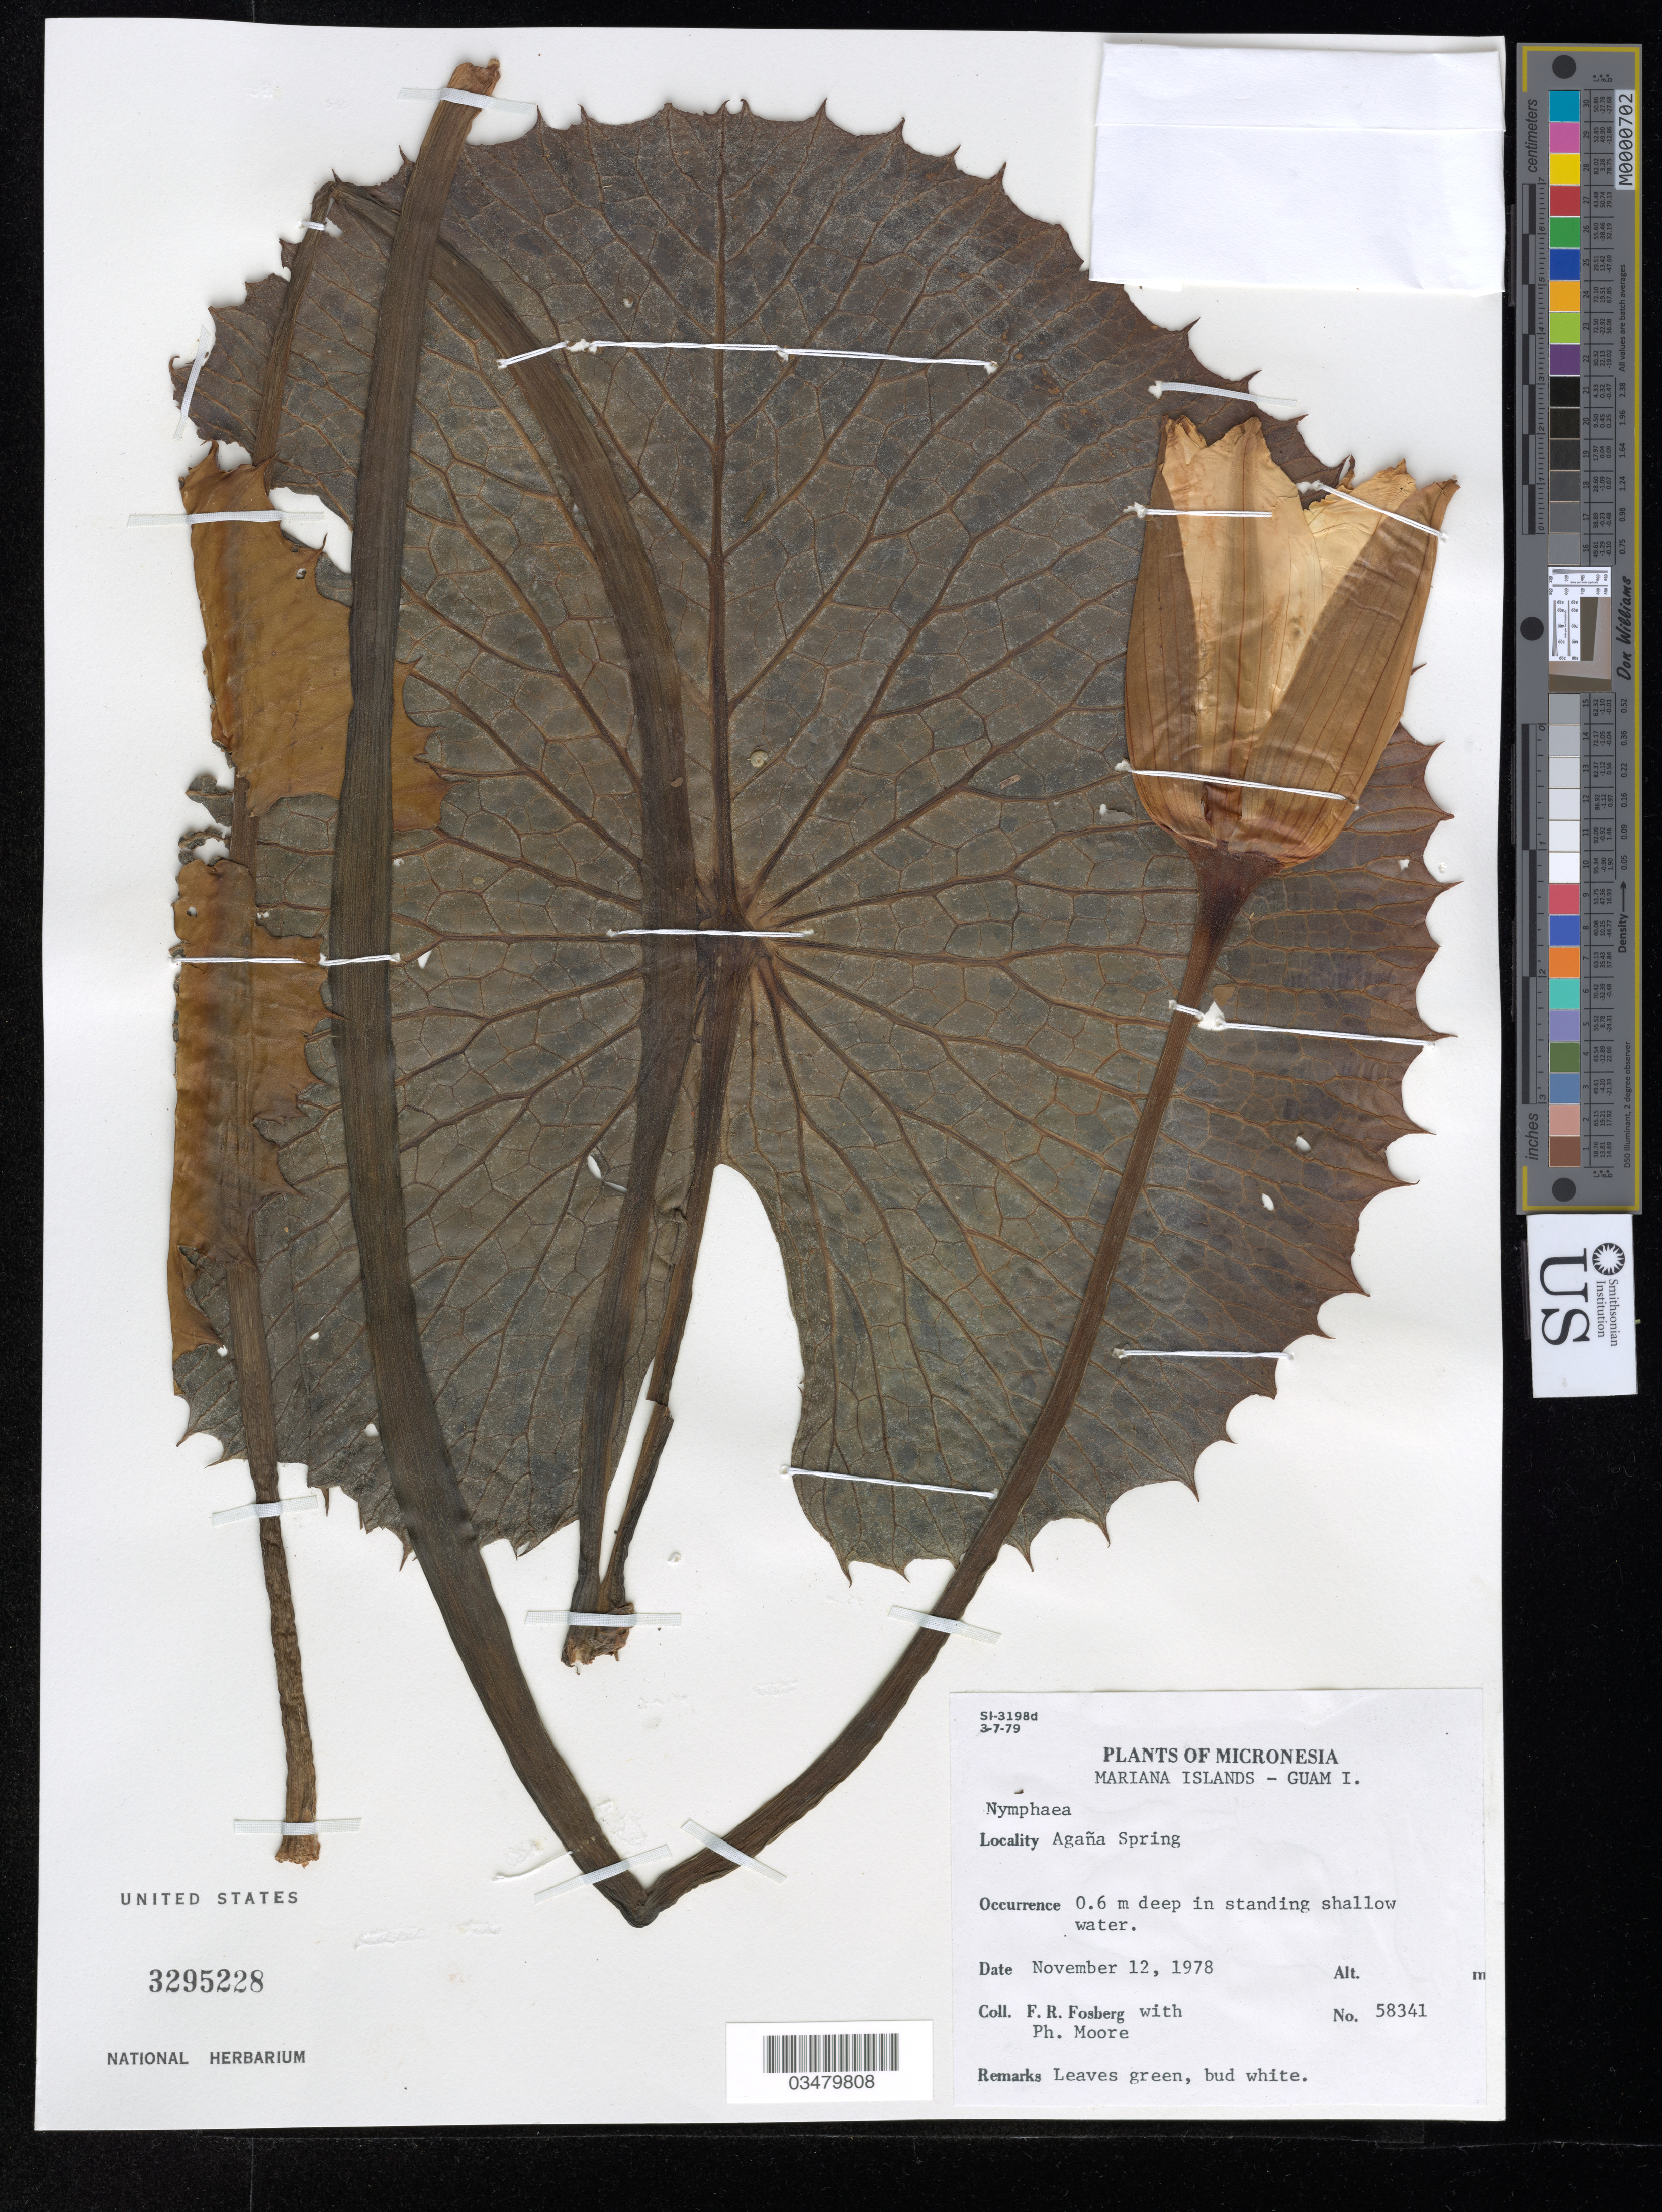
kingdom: Plantae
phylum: Tracheophyta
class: Magnoliopsida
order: Nymphaeales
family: Nymphaeaceae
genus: Nymphaea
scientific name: Nymphaea sp.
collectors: F. R. Fosberg & P. H. Moore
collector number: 58341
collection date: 1978-11-12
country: Guam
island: Guam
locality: Agana Spring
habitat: Shallow standing water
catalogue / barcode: US 3295228